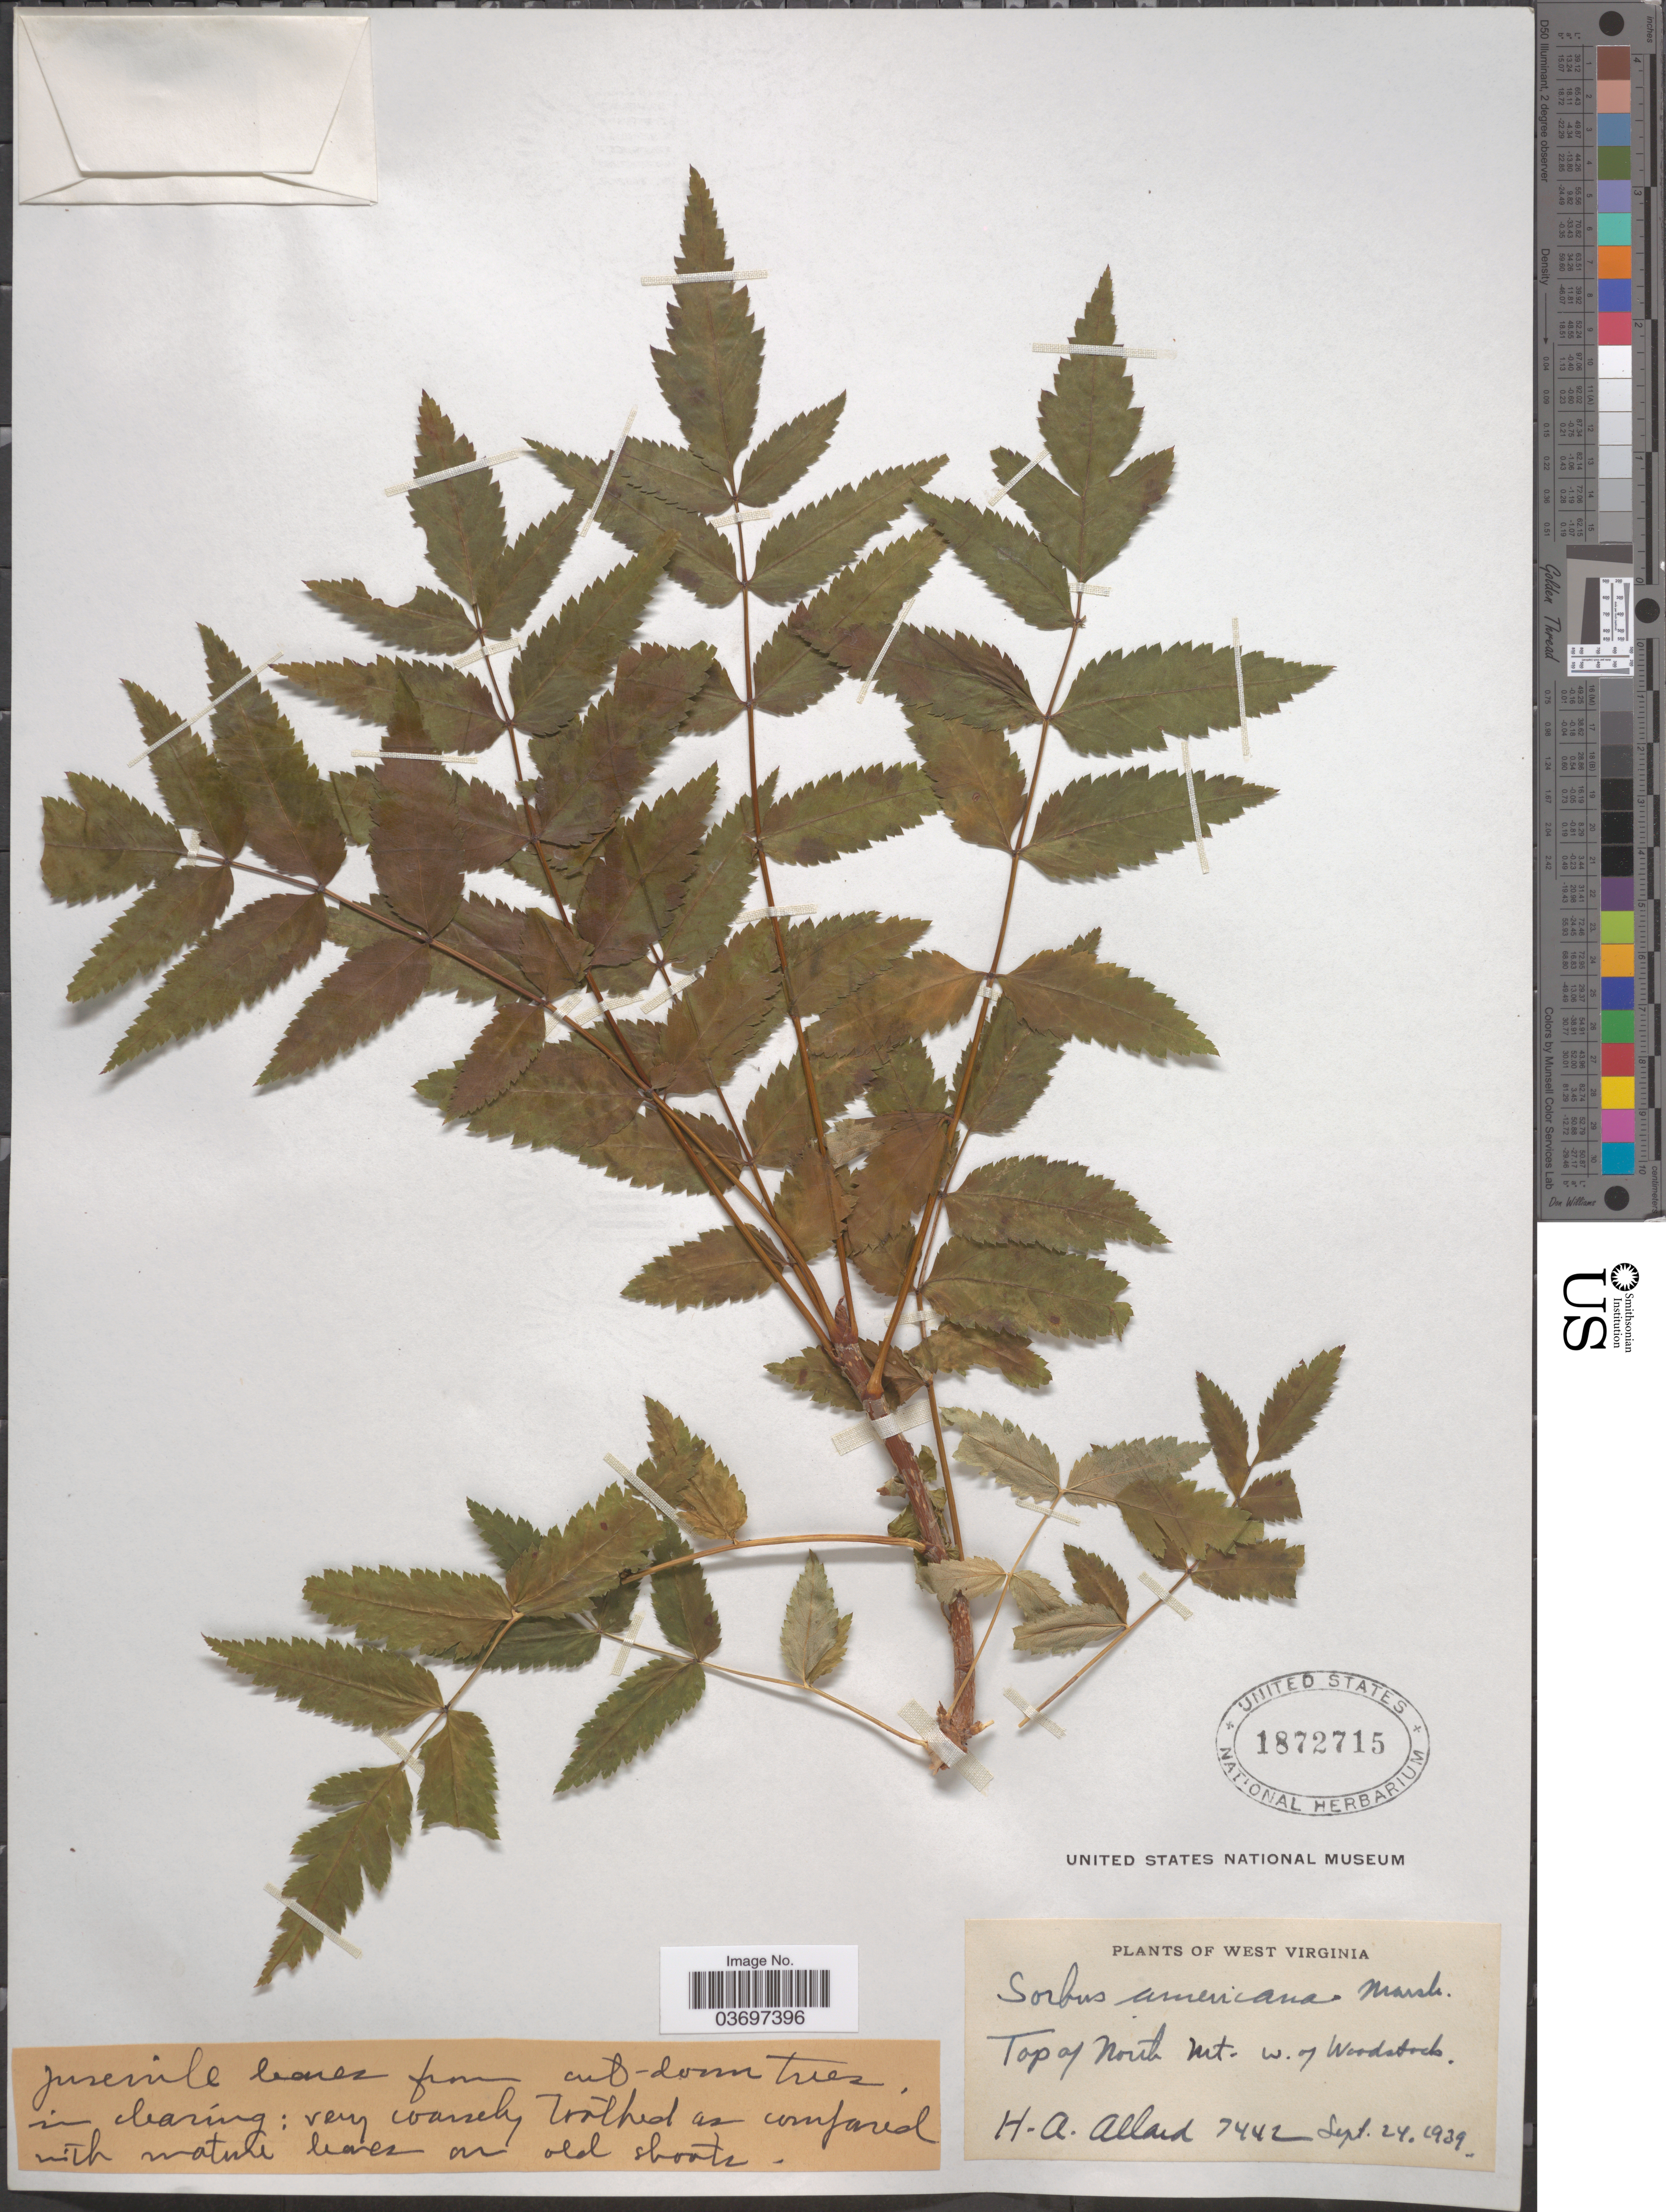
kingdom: Plantae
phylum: Tracheophyta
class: Magnoliopsida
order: Rosales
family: Rosaceae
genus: Sorbus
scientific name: Sorbus americana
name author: Marshall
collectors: H. A. Allard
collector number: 7442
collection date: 1939-09-24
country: United States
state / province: West Virginia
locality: Top of North Mt. W. of Woodstock.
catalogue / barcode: US 1872715